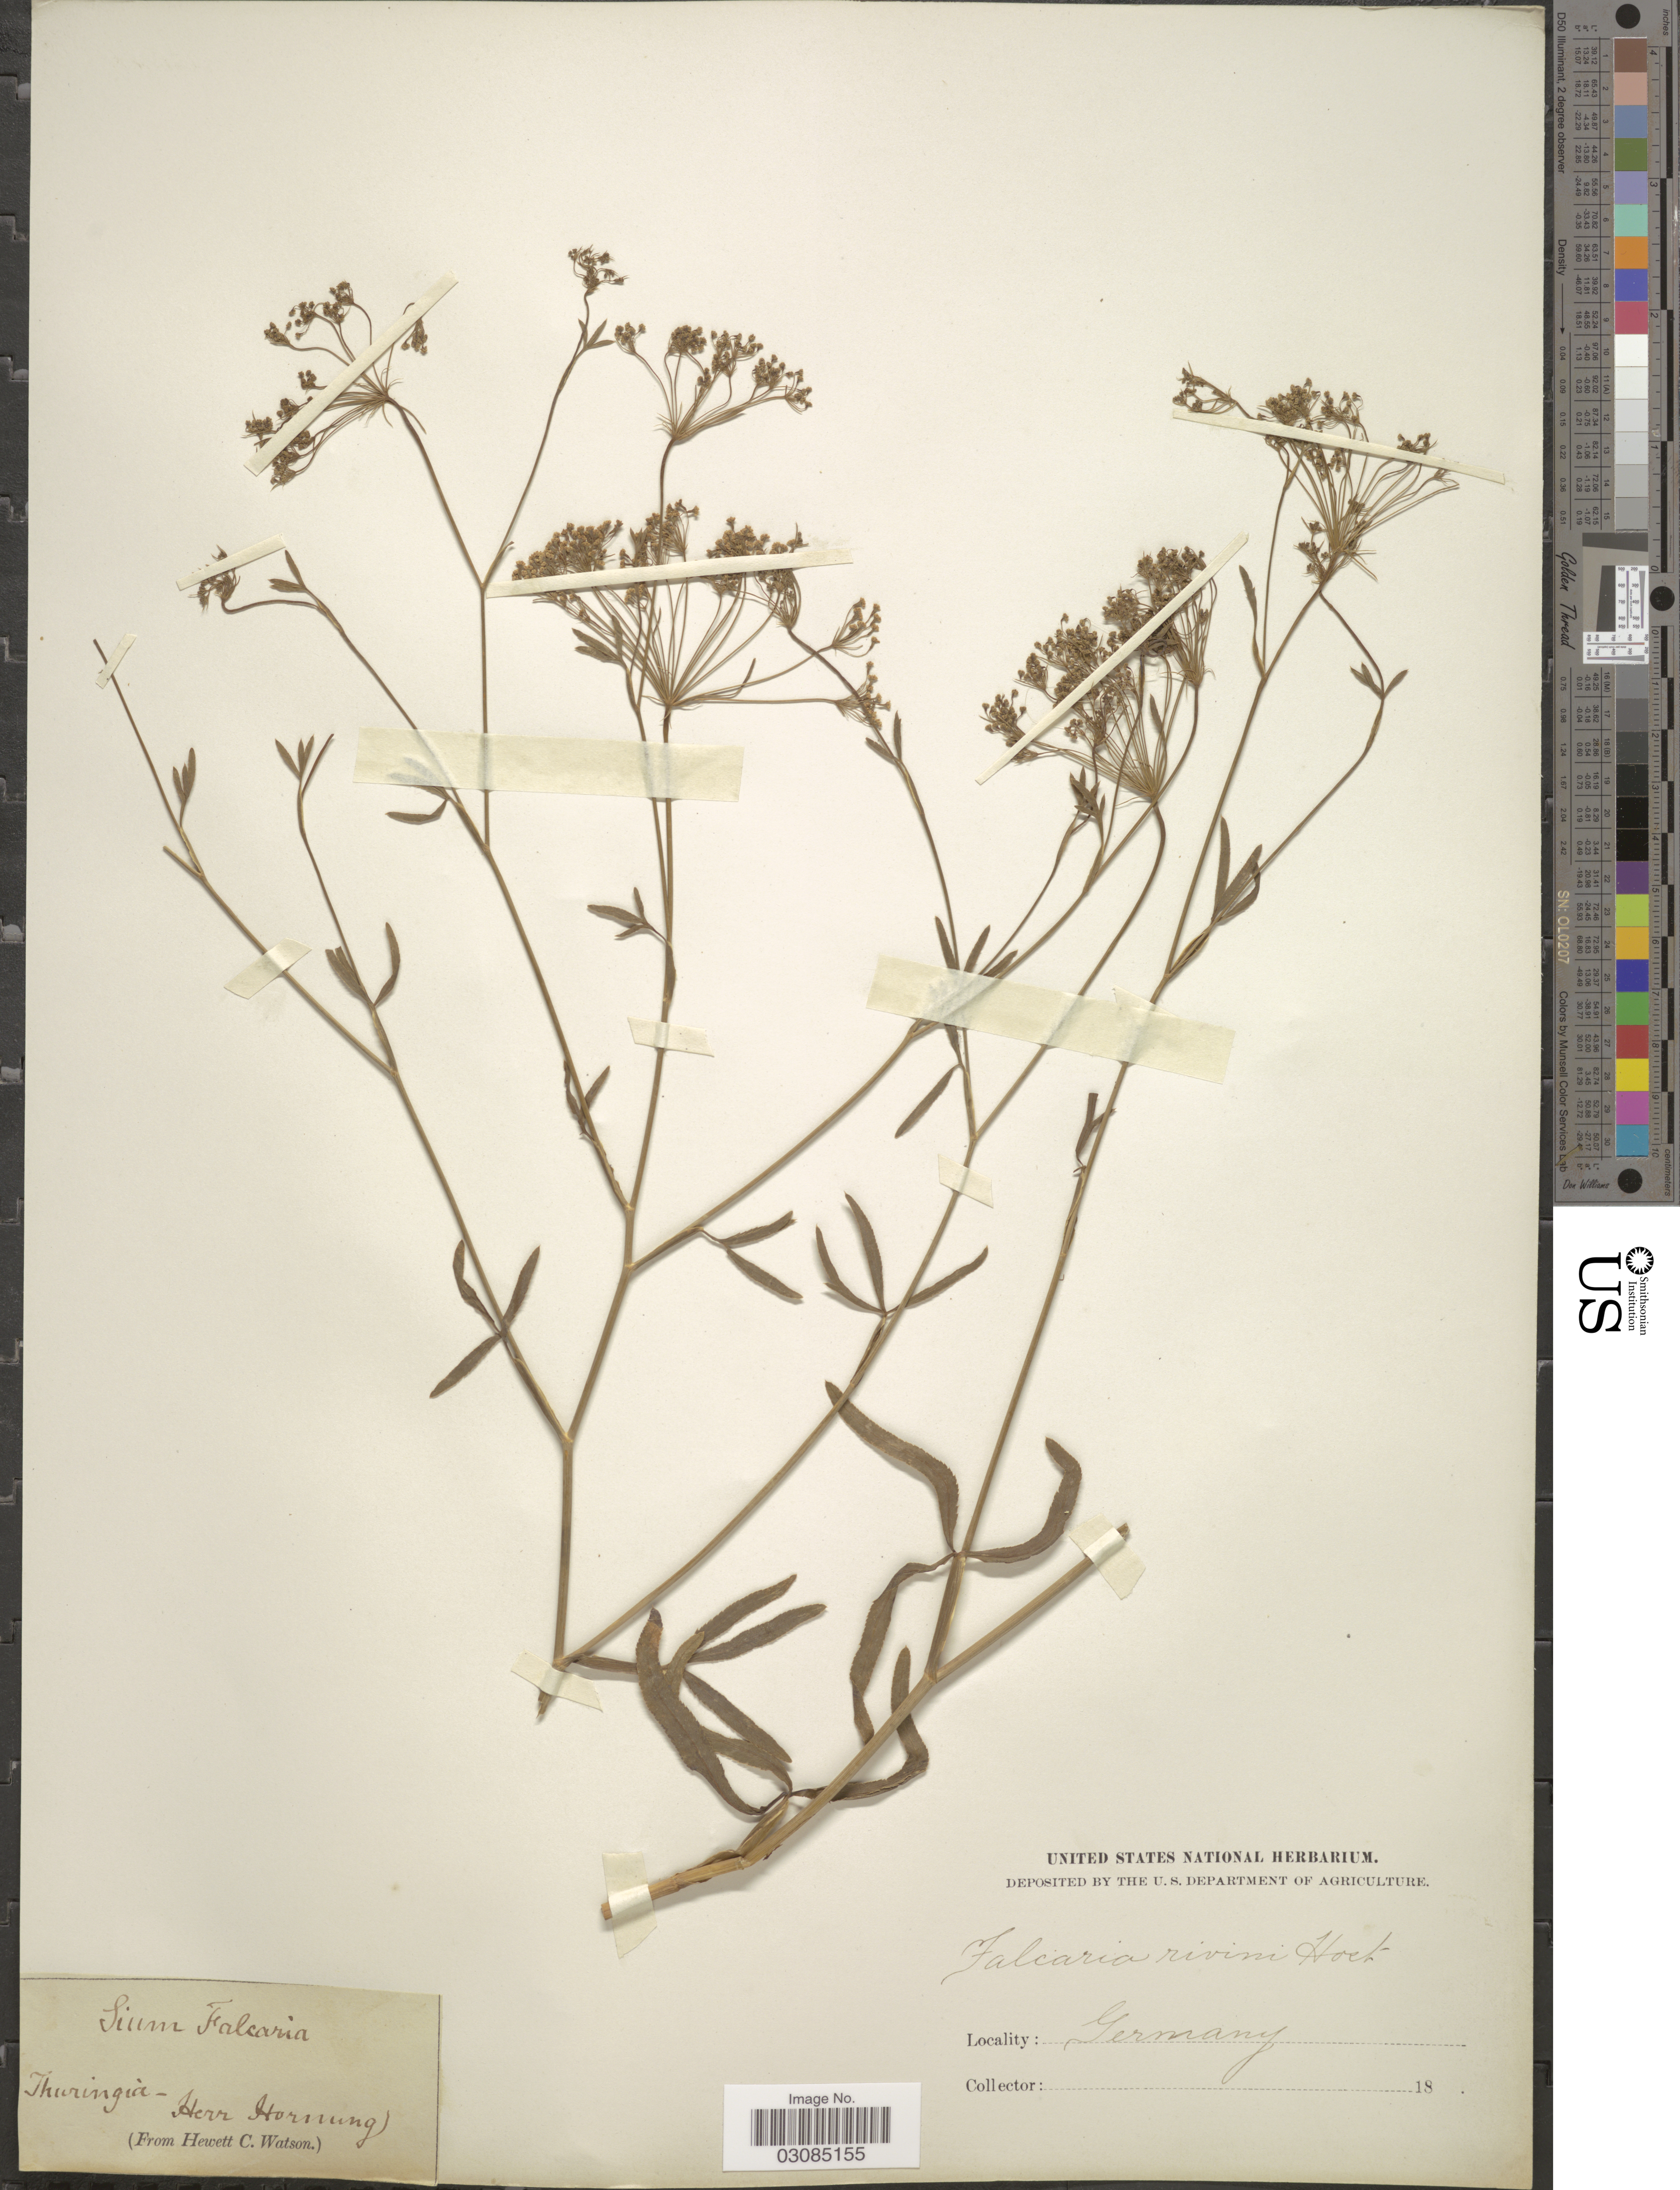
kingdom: Plantae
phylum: Tracheophyta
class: Magnoliopsida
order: Apiales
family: Apiaceae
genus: Falcaria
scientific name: Falcaria rivini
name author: Host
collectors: H. Watson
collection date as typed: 18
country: Germany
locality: Thuringia - Herr. Horning.